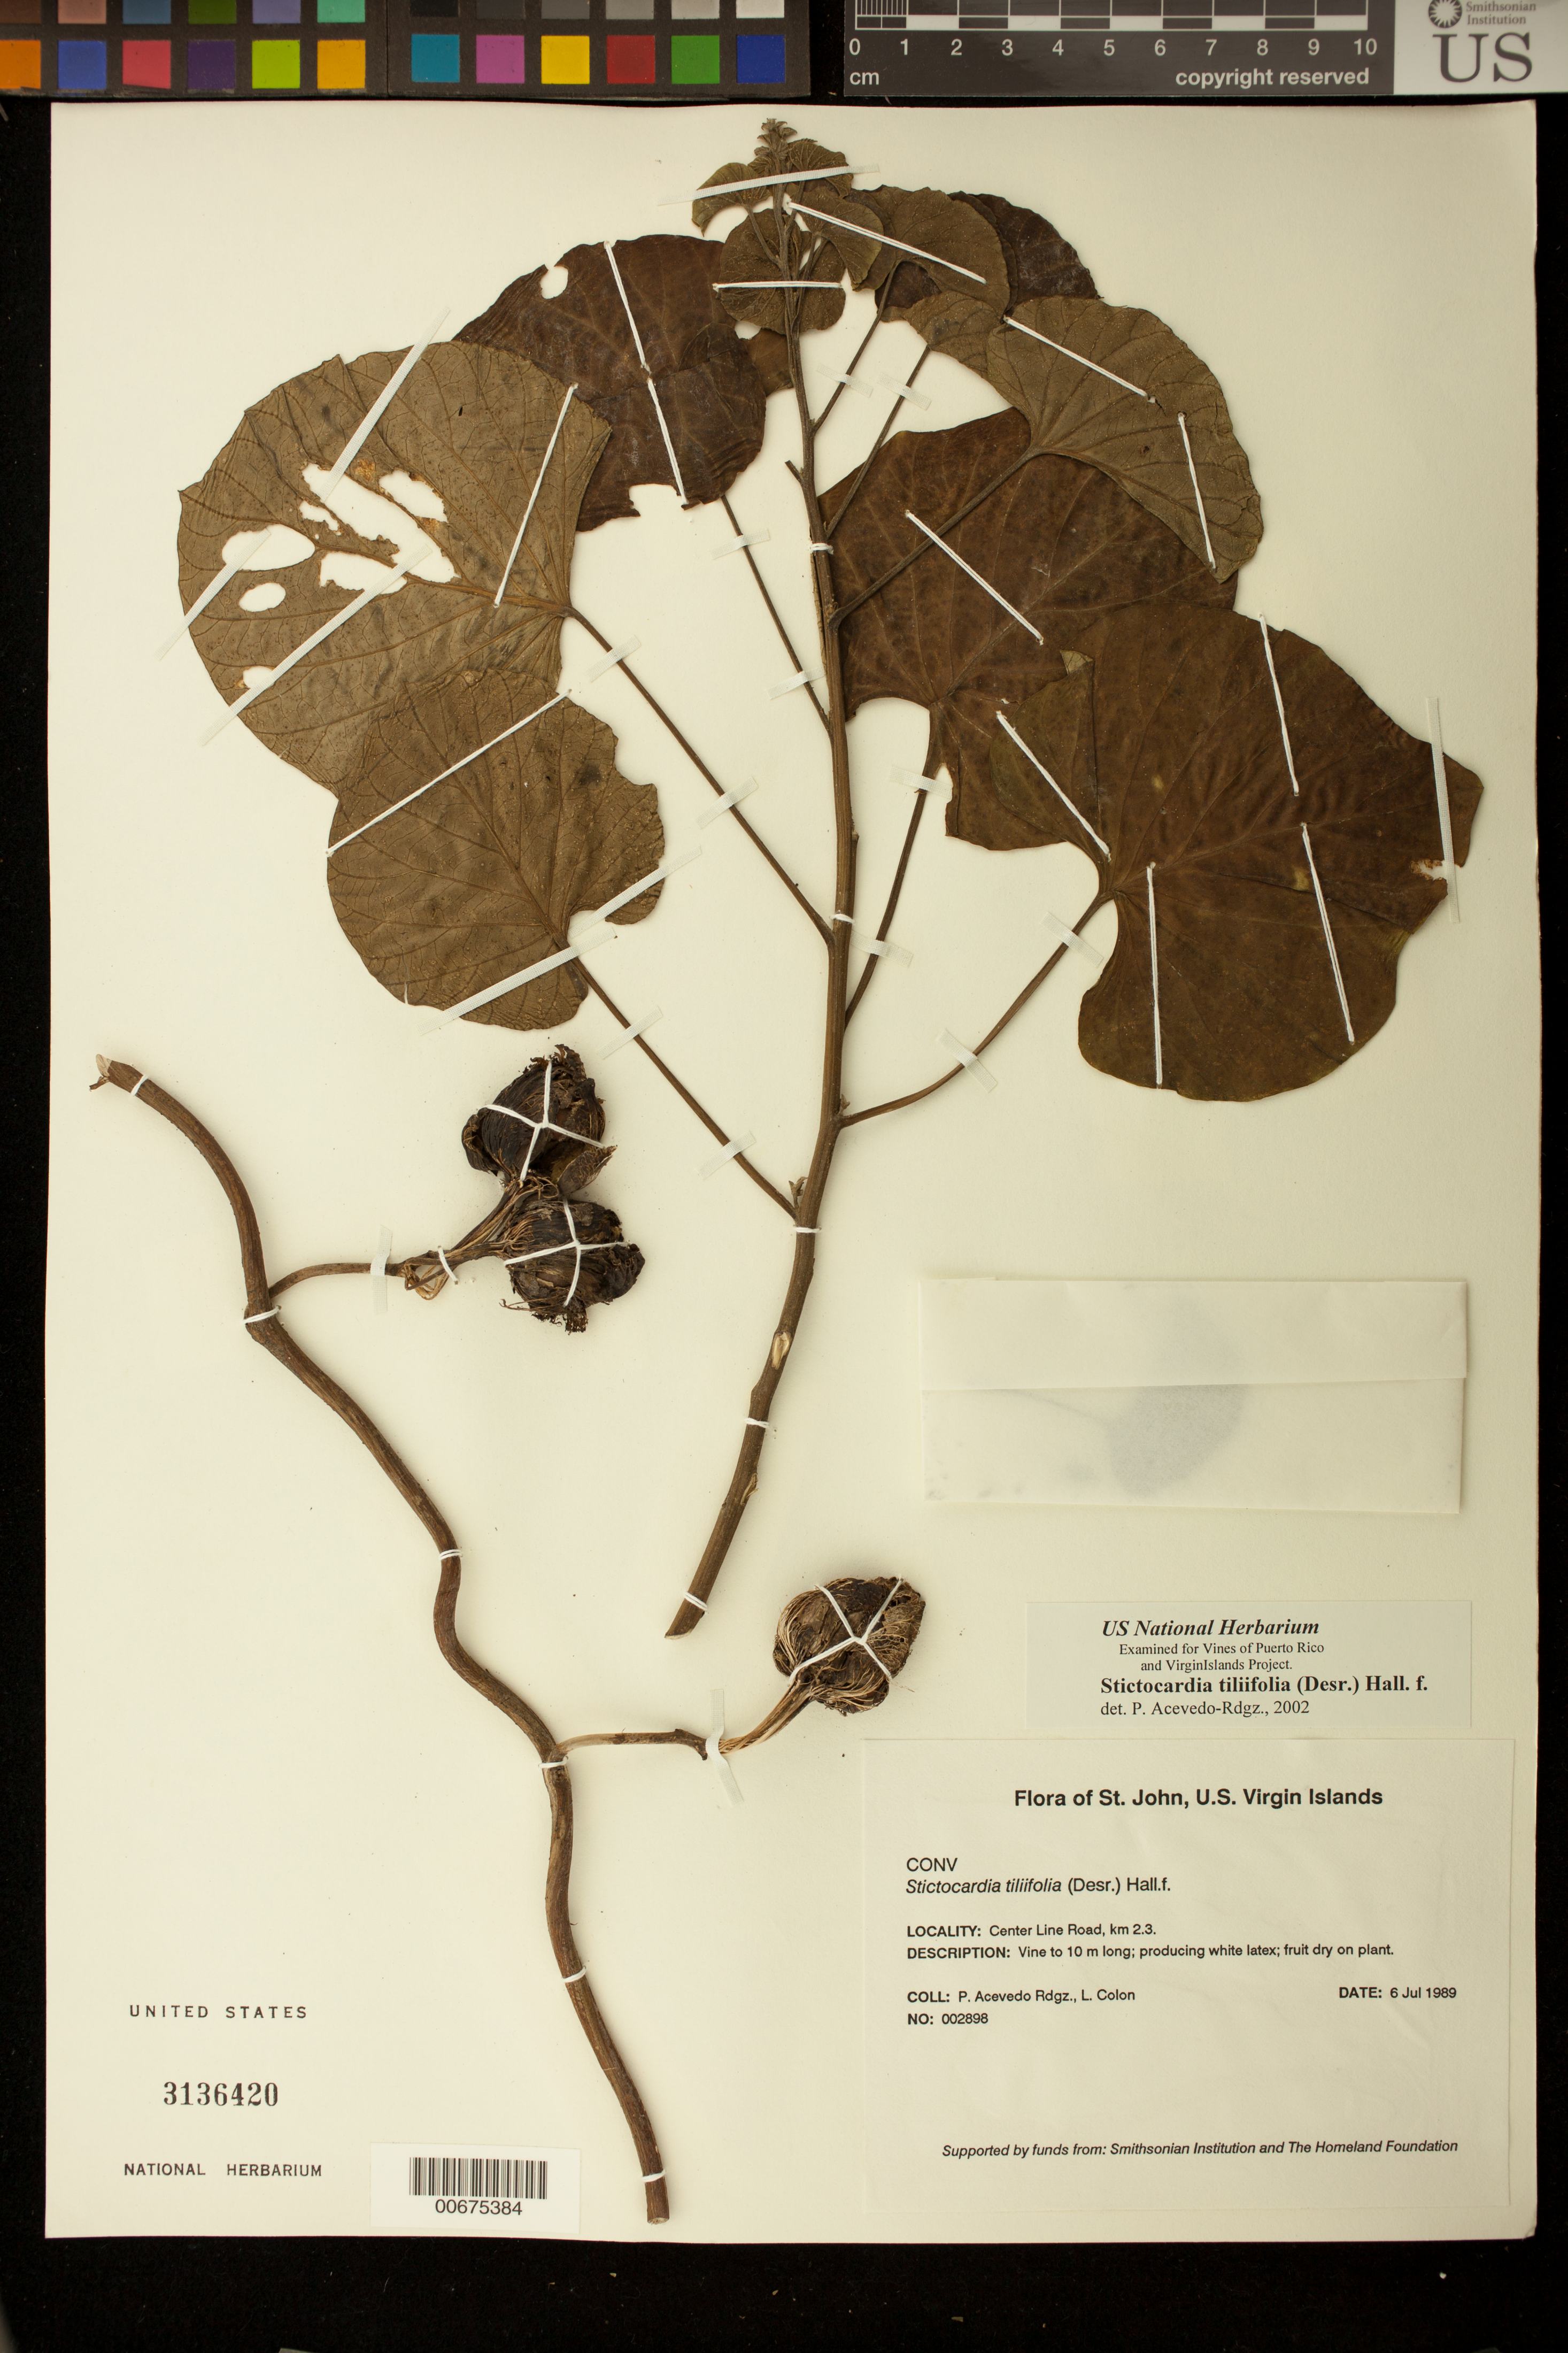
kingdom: Plantae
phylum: Tracheophyta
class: Magnoliopsida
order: Solanales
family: Convolvulaceae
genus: Stictocardia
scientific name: Stictocardia tiliifolia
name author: (Desr.) Hallier f.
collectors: P. Acevedo-Rodr. & L. Colon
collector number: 2898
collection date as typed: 06 Jul 1989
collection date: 1989-07-06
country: U.S. Virgin Islands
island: St. John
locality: Center Line Road, km 2.3.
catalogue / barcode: US 3136420